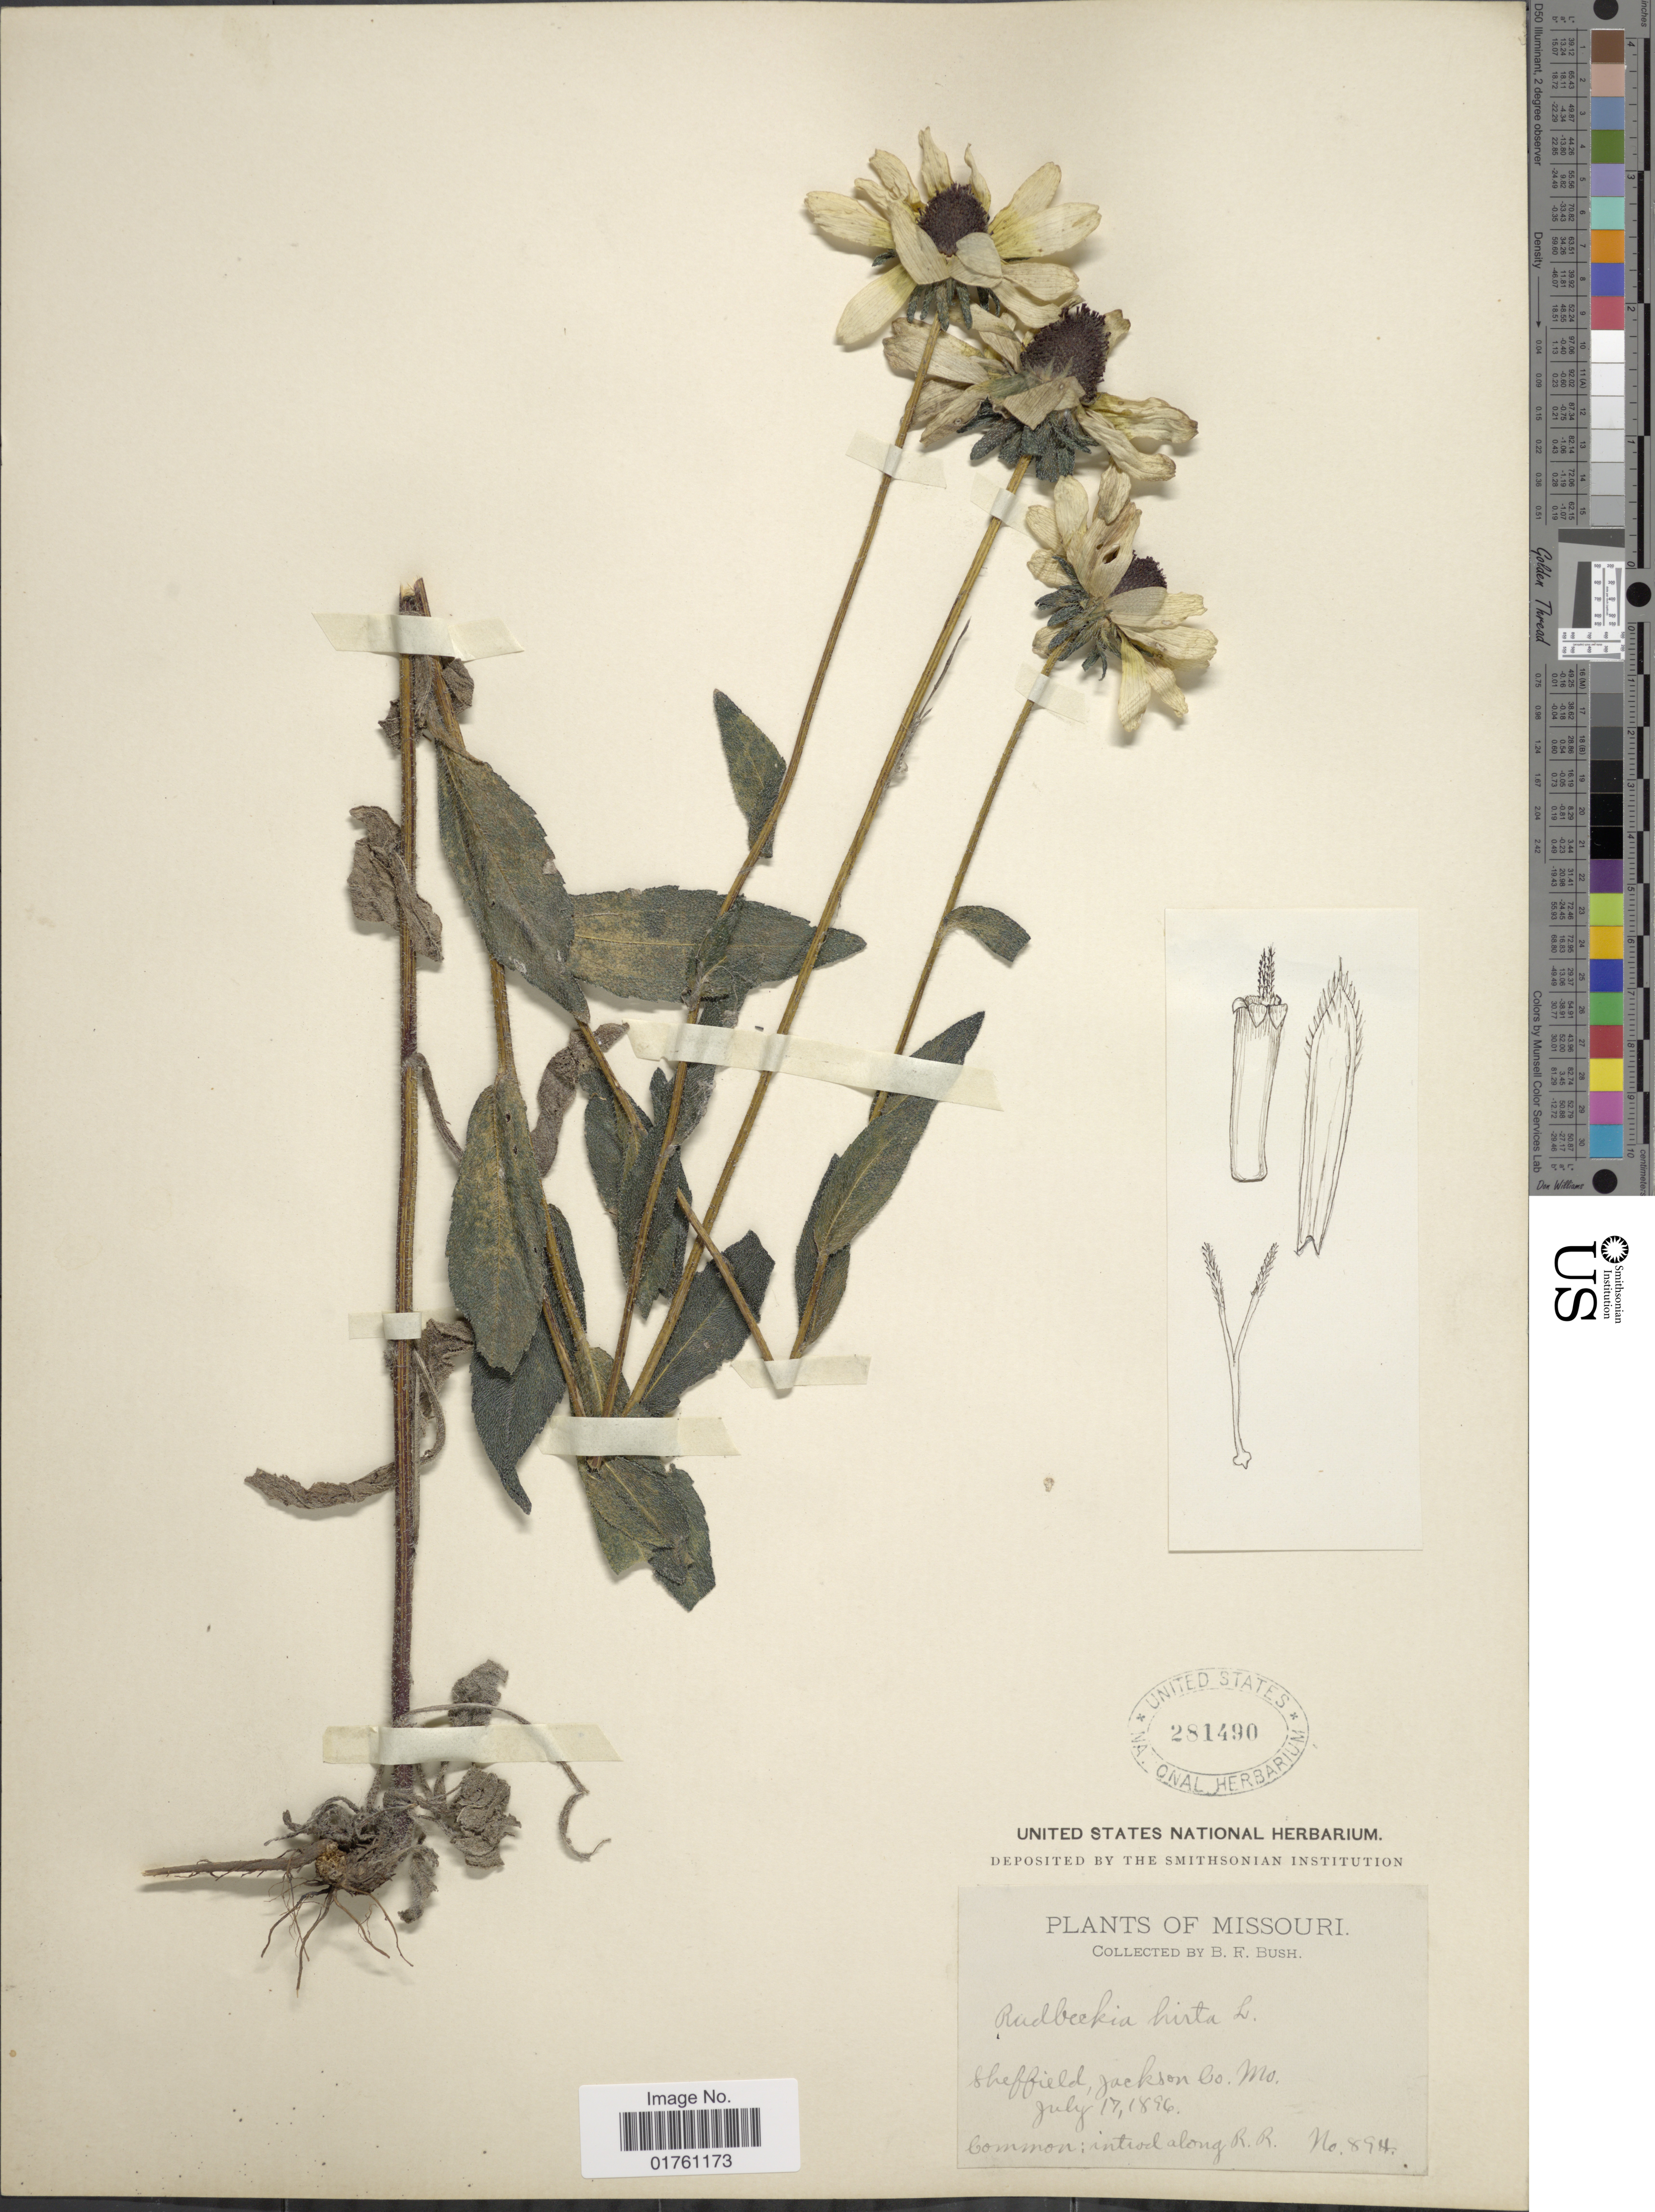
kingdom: Plantae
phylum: Tracheophyta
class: Magnoliopsida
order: Asterales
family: Asteraceae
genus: Rudbeckia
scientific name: Rudbeckia hirta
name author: L.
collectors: B. F. Bush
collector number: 894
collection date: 1896-07-17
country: United States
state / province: Missouri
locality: Sheffield, Jackson Co.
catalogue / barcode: US 281490